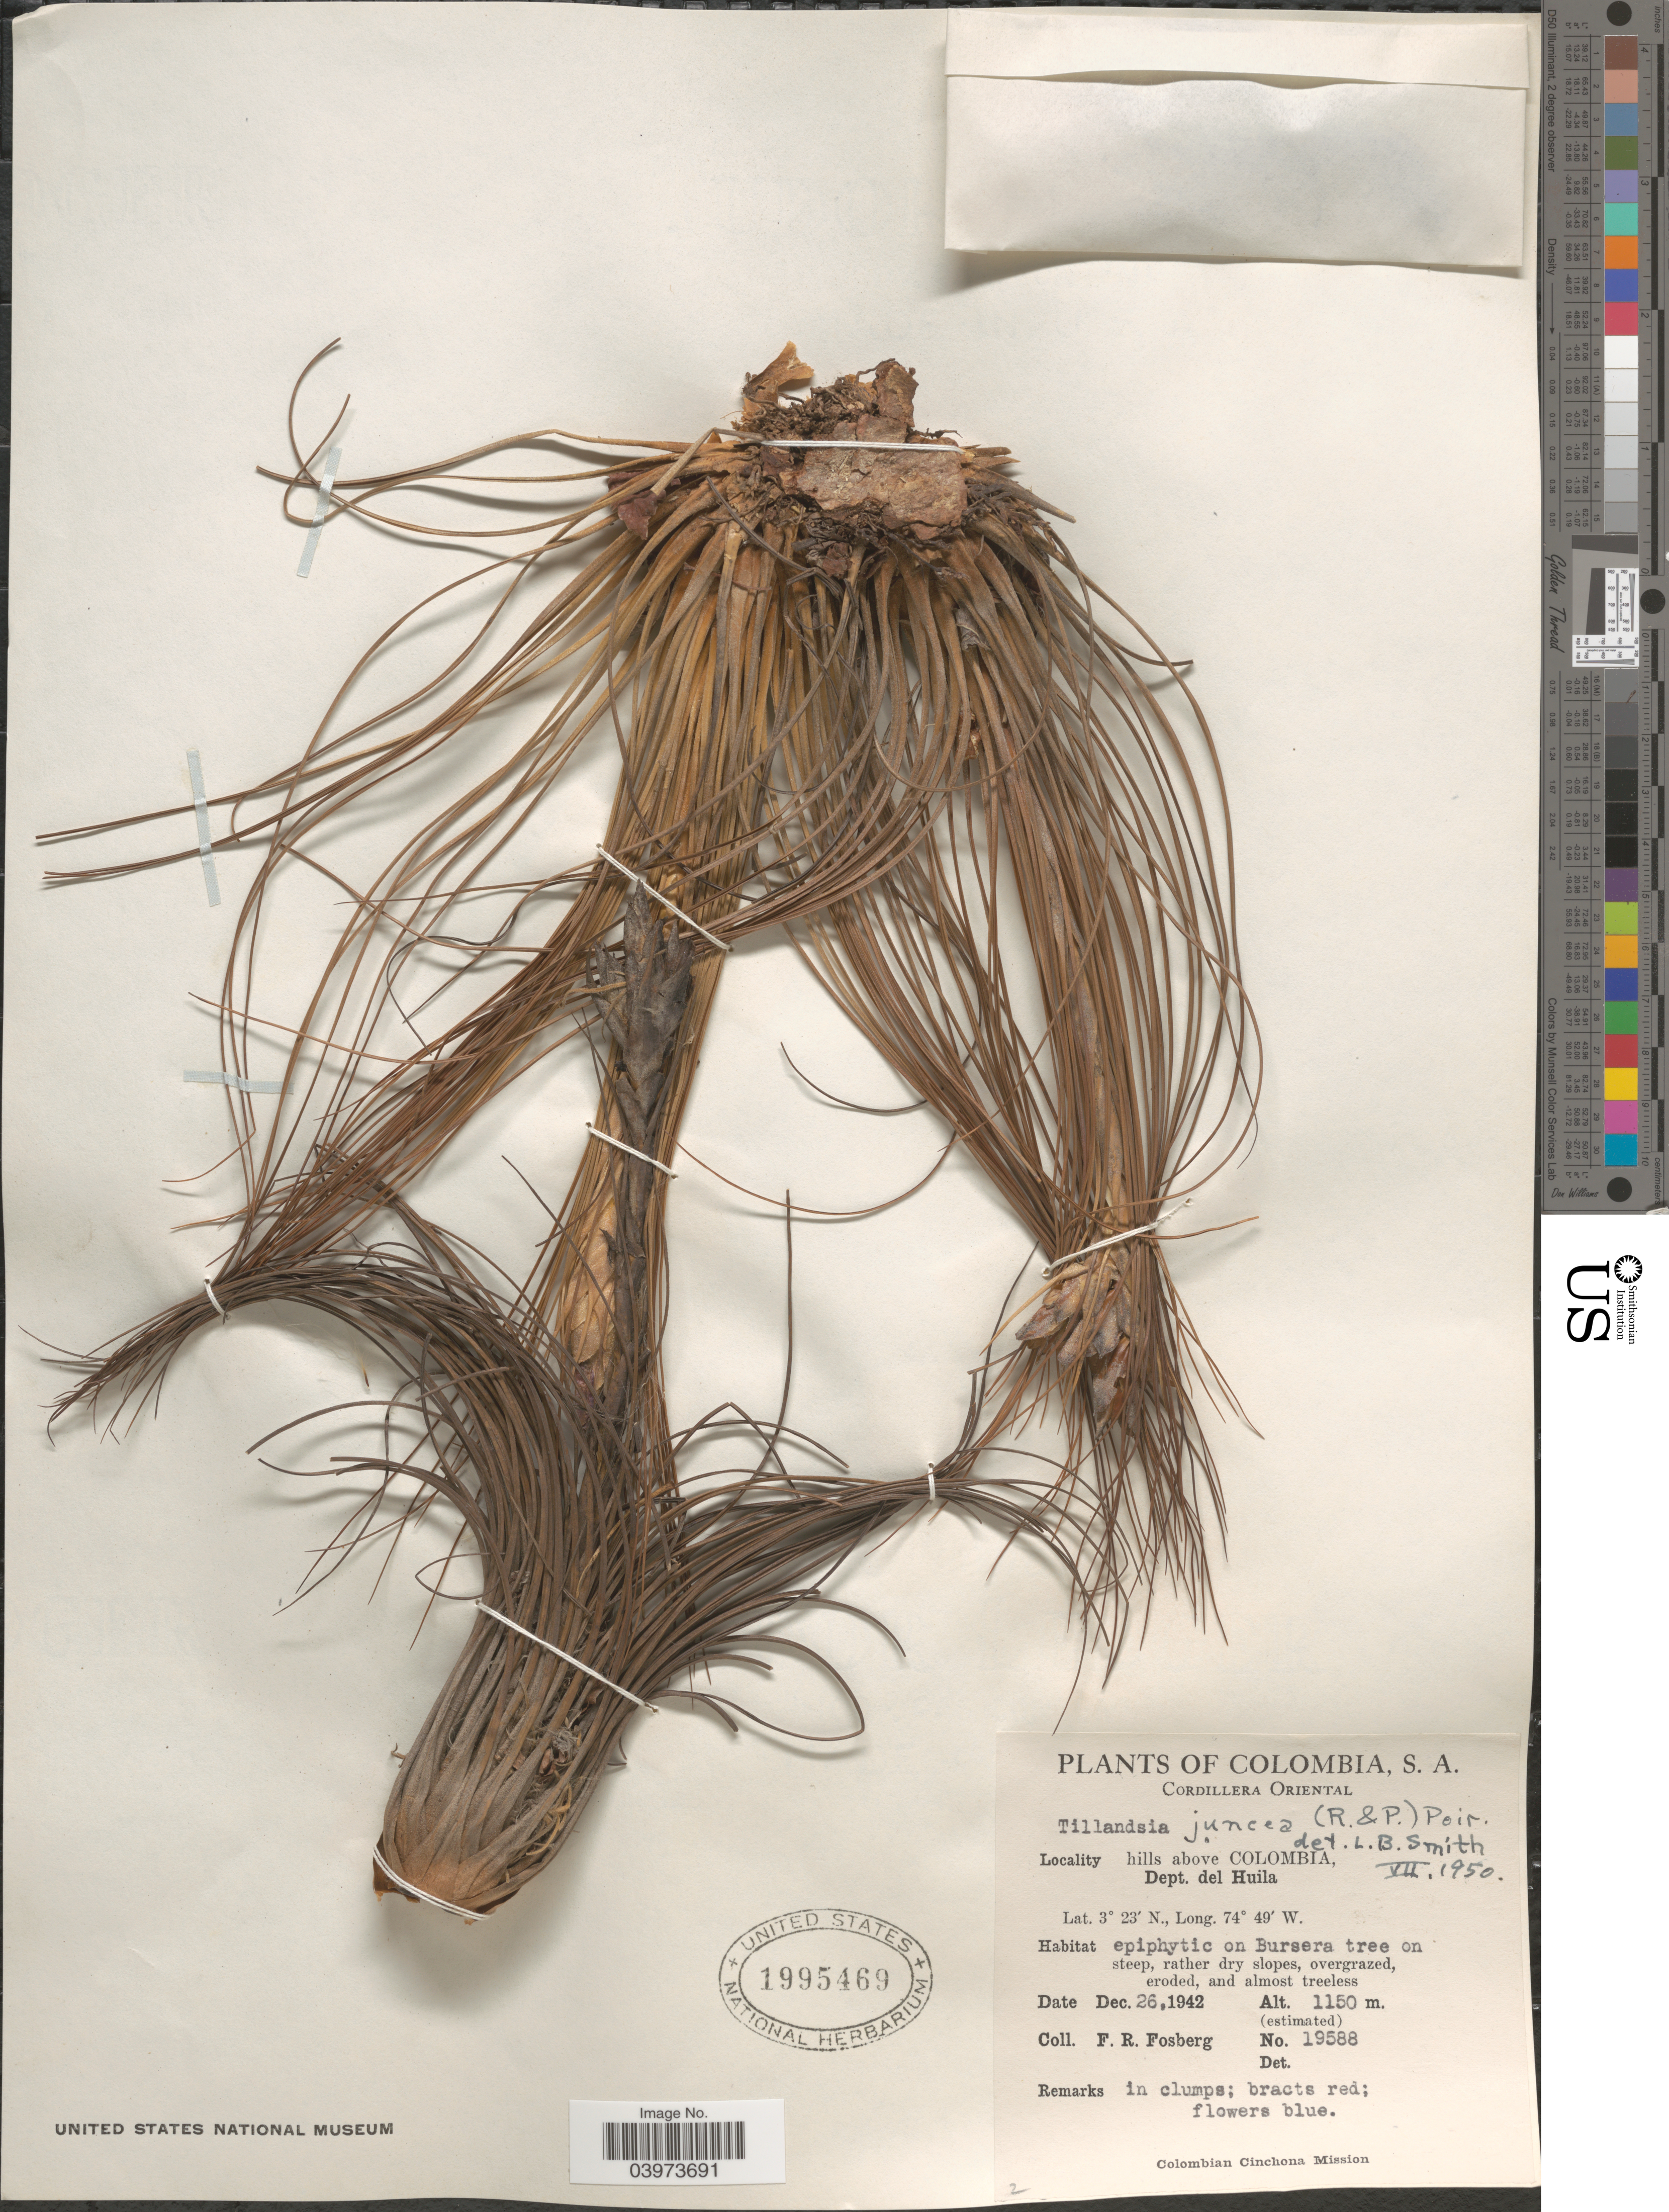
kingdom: Plantae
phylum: Tracheophyta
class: Liliopsida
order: Poales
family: Bromeliaceae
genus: Tillandsia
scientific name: Tillandsia juncea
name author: (Ruiz & Pav.) Poir.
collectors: F. R. Fosberg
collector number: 19588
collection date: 1942-12-26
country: Colombia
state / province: Huila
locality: Cordillera Oriental. Hills above Colombia, Dept. del Huila. Colombian Cinchona Mission.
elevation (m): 1150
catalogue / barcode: US 1995469